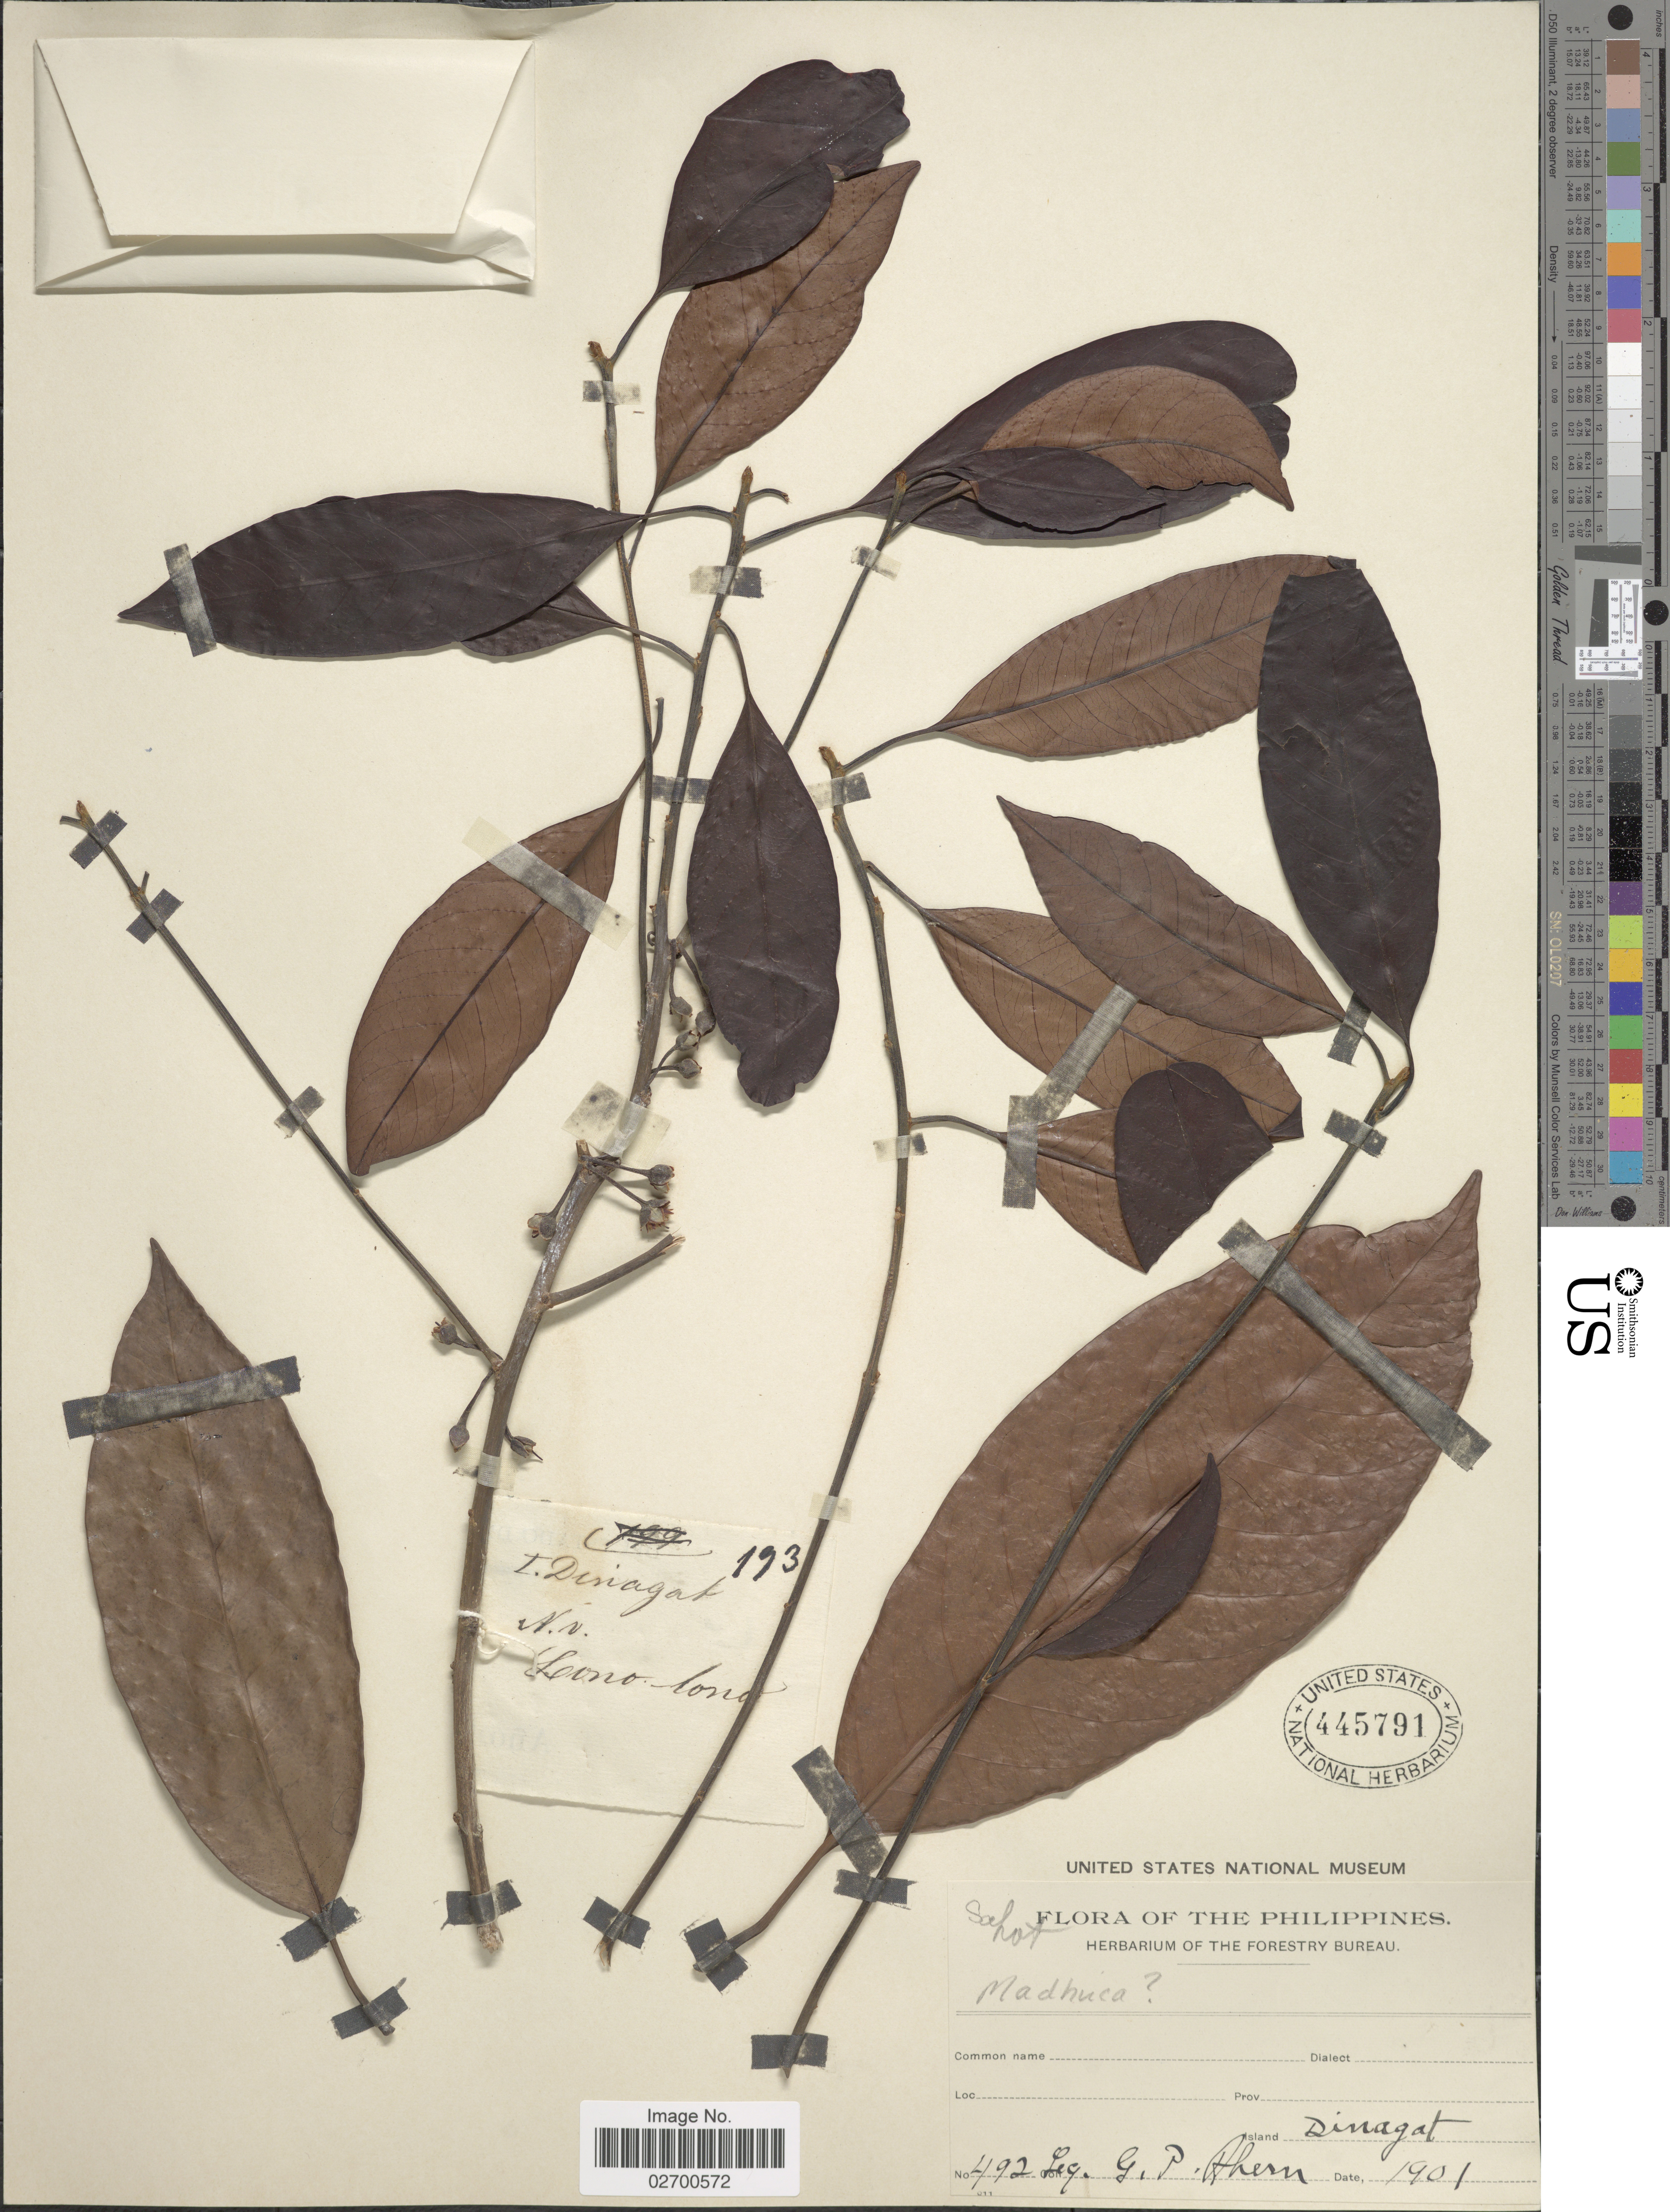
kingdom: Plantae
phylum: Tracheophyta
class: Magnoliopsida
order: Ericales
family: Sapotaceae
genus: Madhuca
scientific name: Madhuca sp.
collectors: G. Ahern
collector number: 492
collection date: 1901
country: Philippines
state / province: Caraga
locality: Island Dinagat.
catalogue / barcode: US 445791